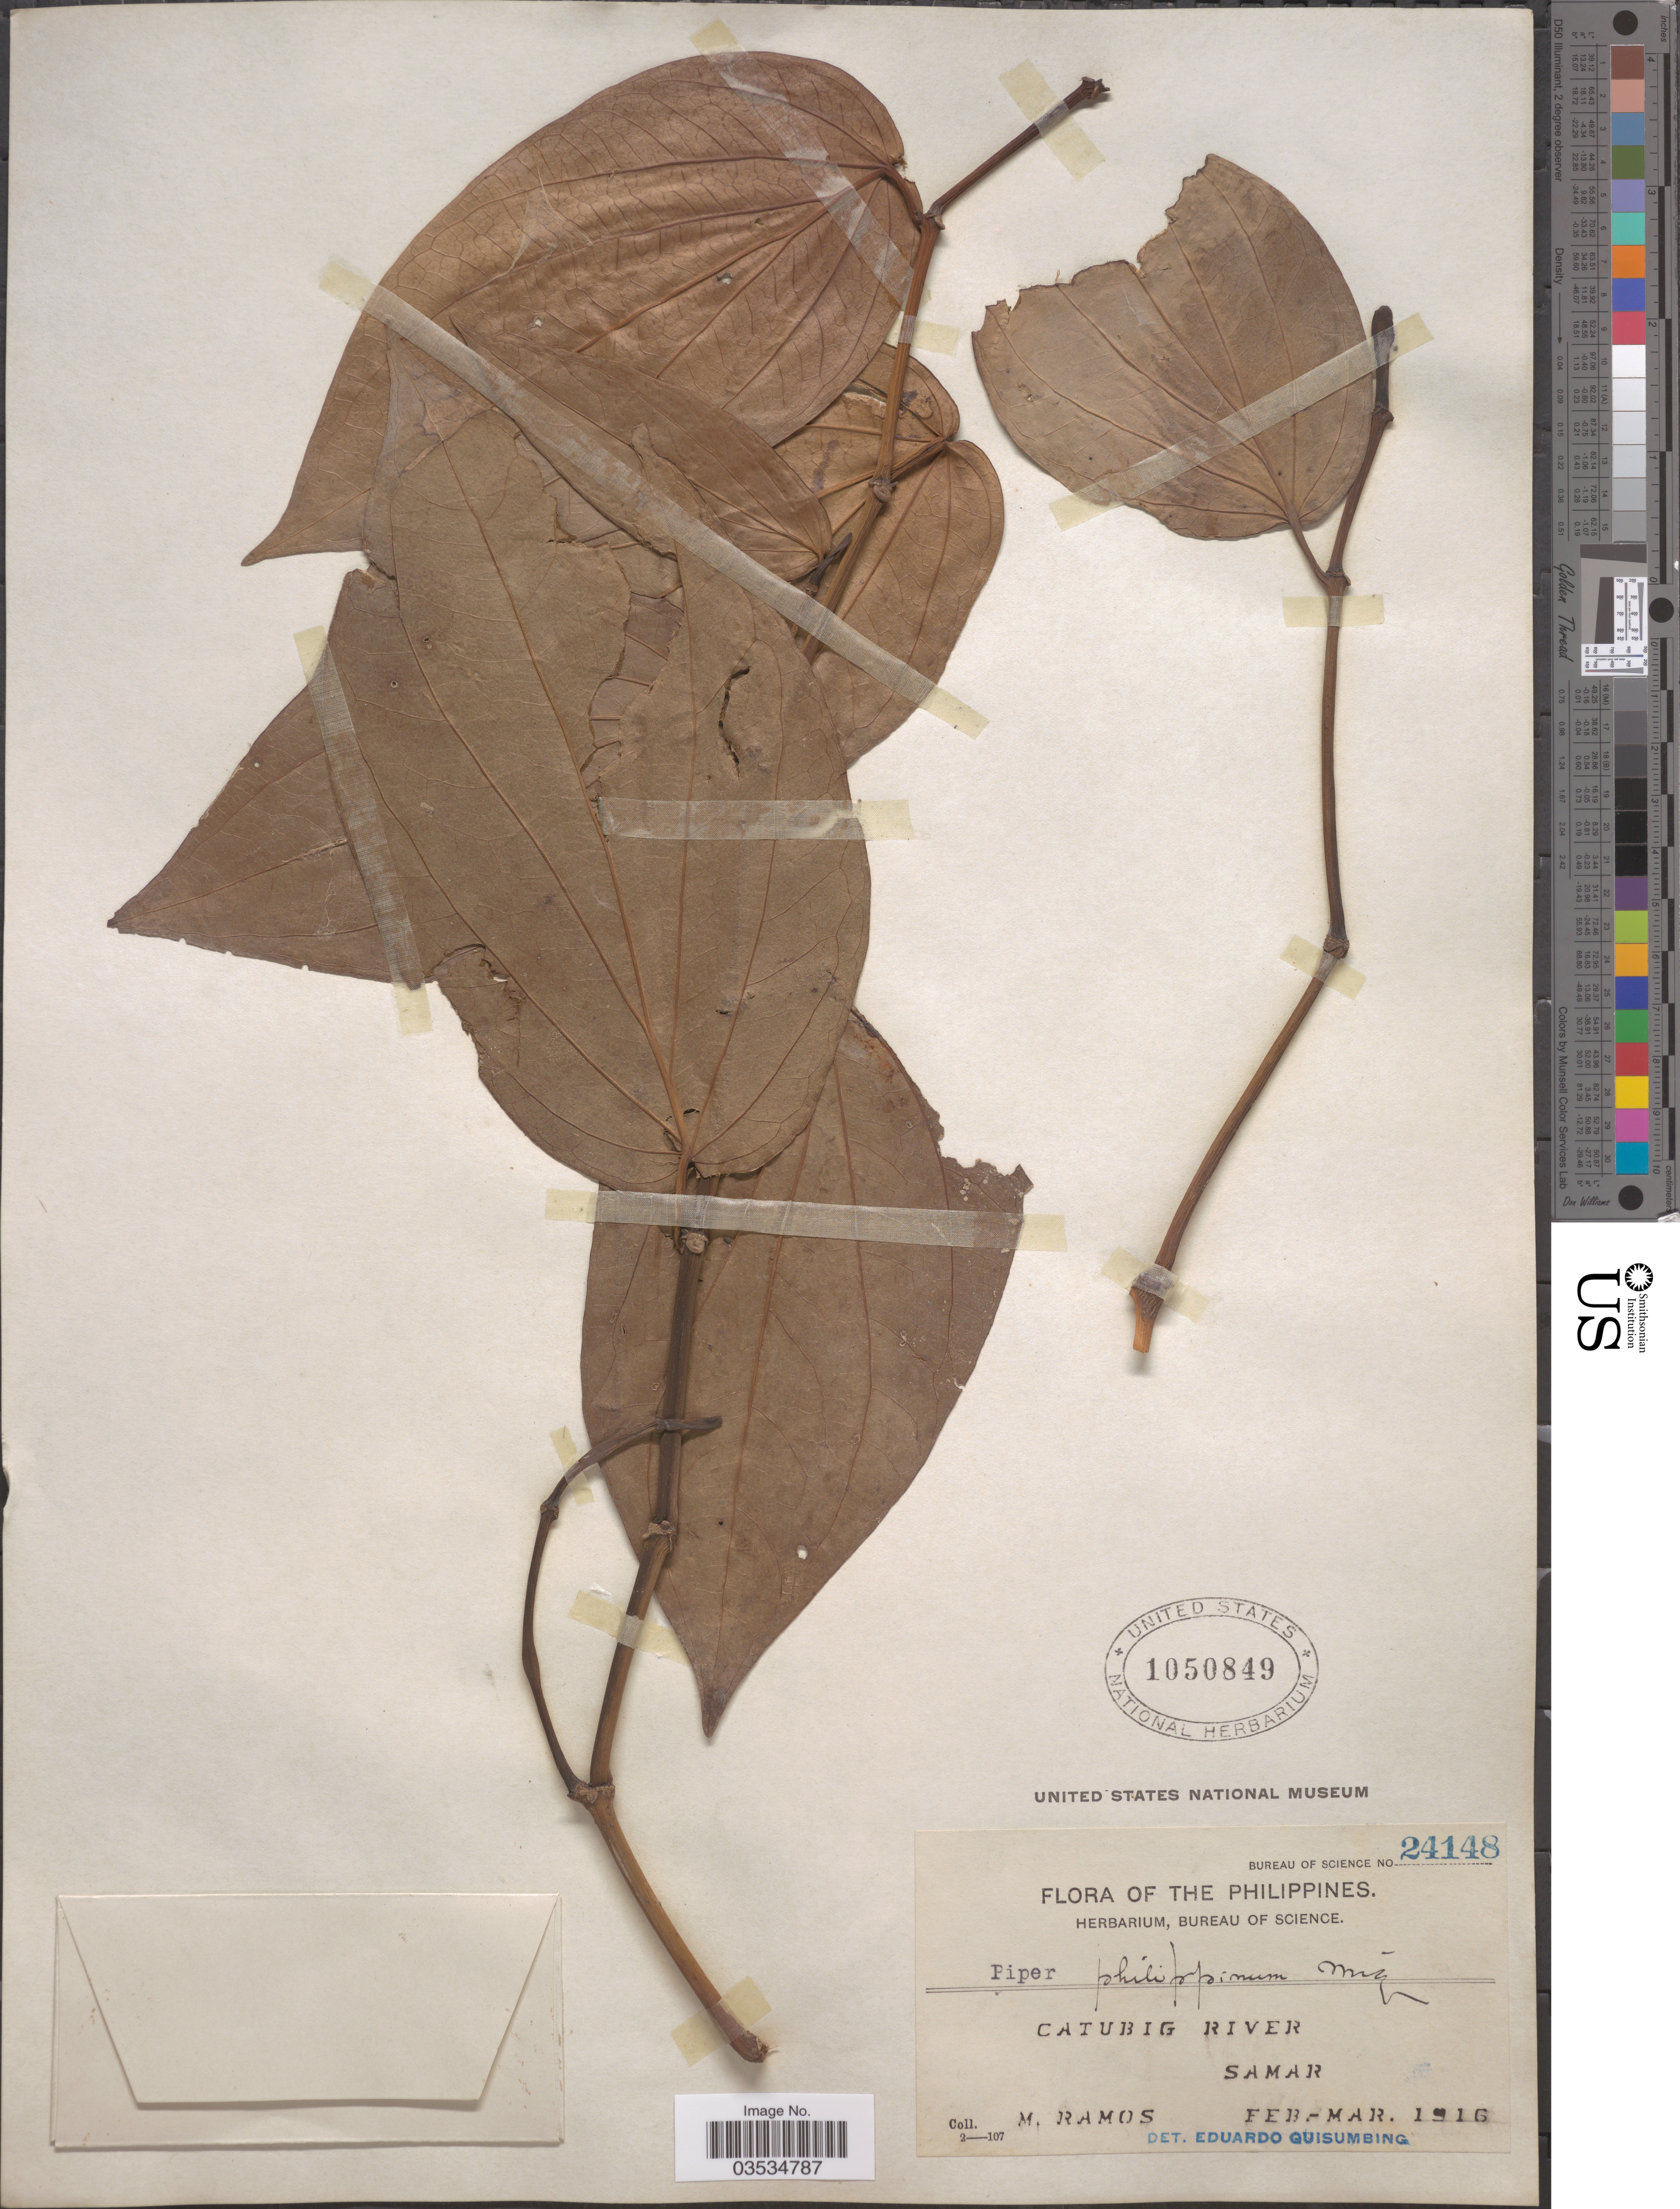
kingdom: Plantae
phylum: Tracheophyta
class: Magnoliopsida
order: Piperales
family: Piperaceae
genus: Piper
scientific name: Piper philippinum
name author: Miq.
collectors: M. Ramos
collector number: Bureau of Science 24148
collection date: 1916-02/1916-03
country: Philippines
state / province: Eastern Visayas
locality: Catubig River. Samar.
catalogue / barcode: US 1050849